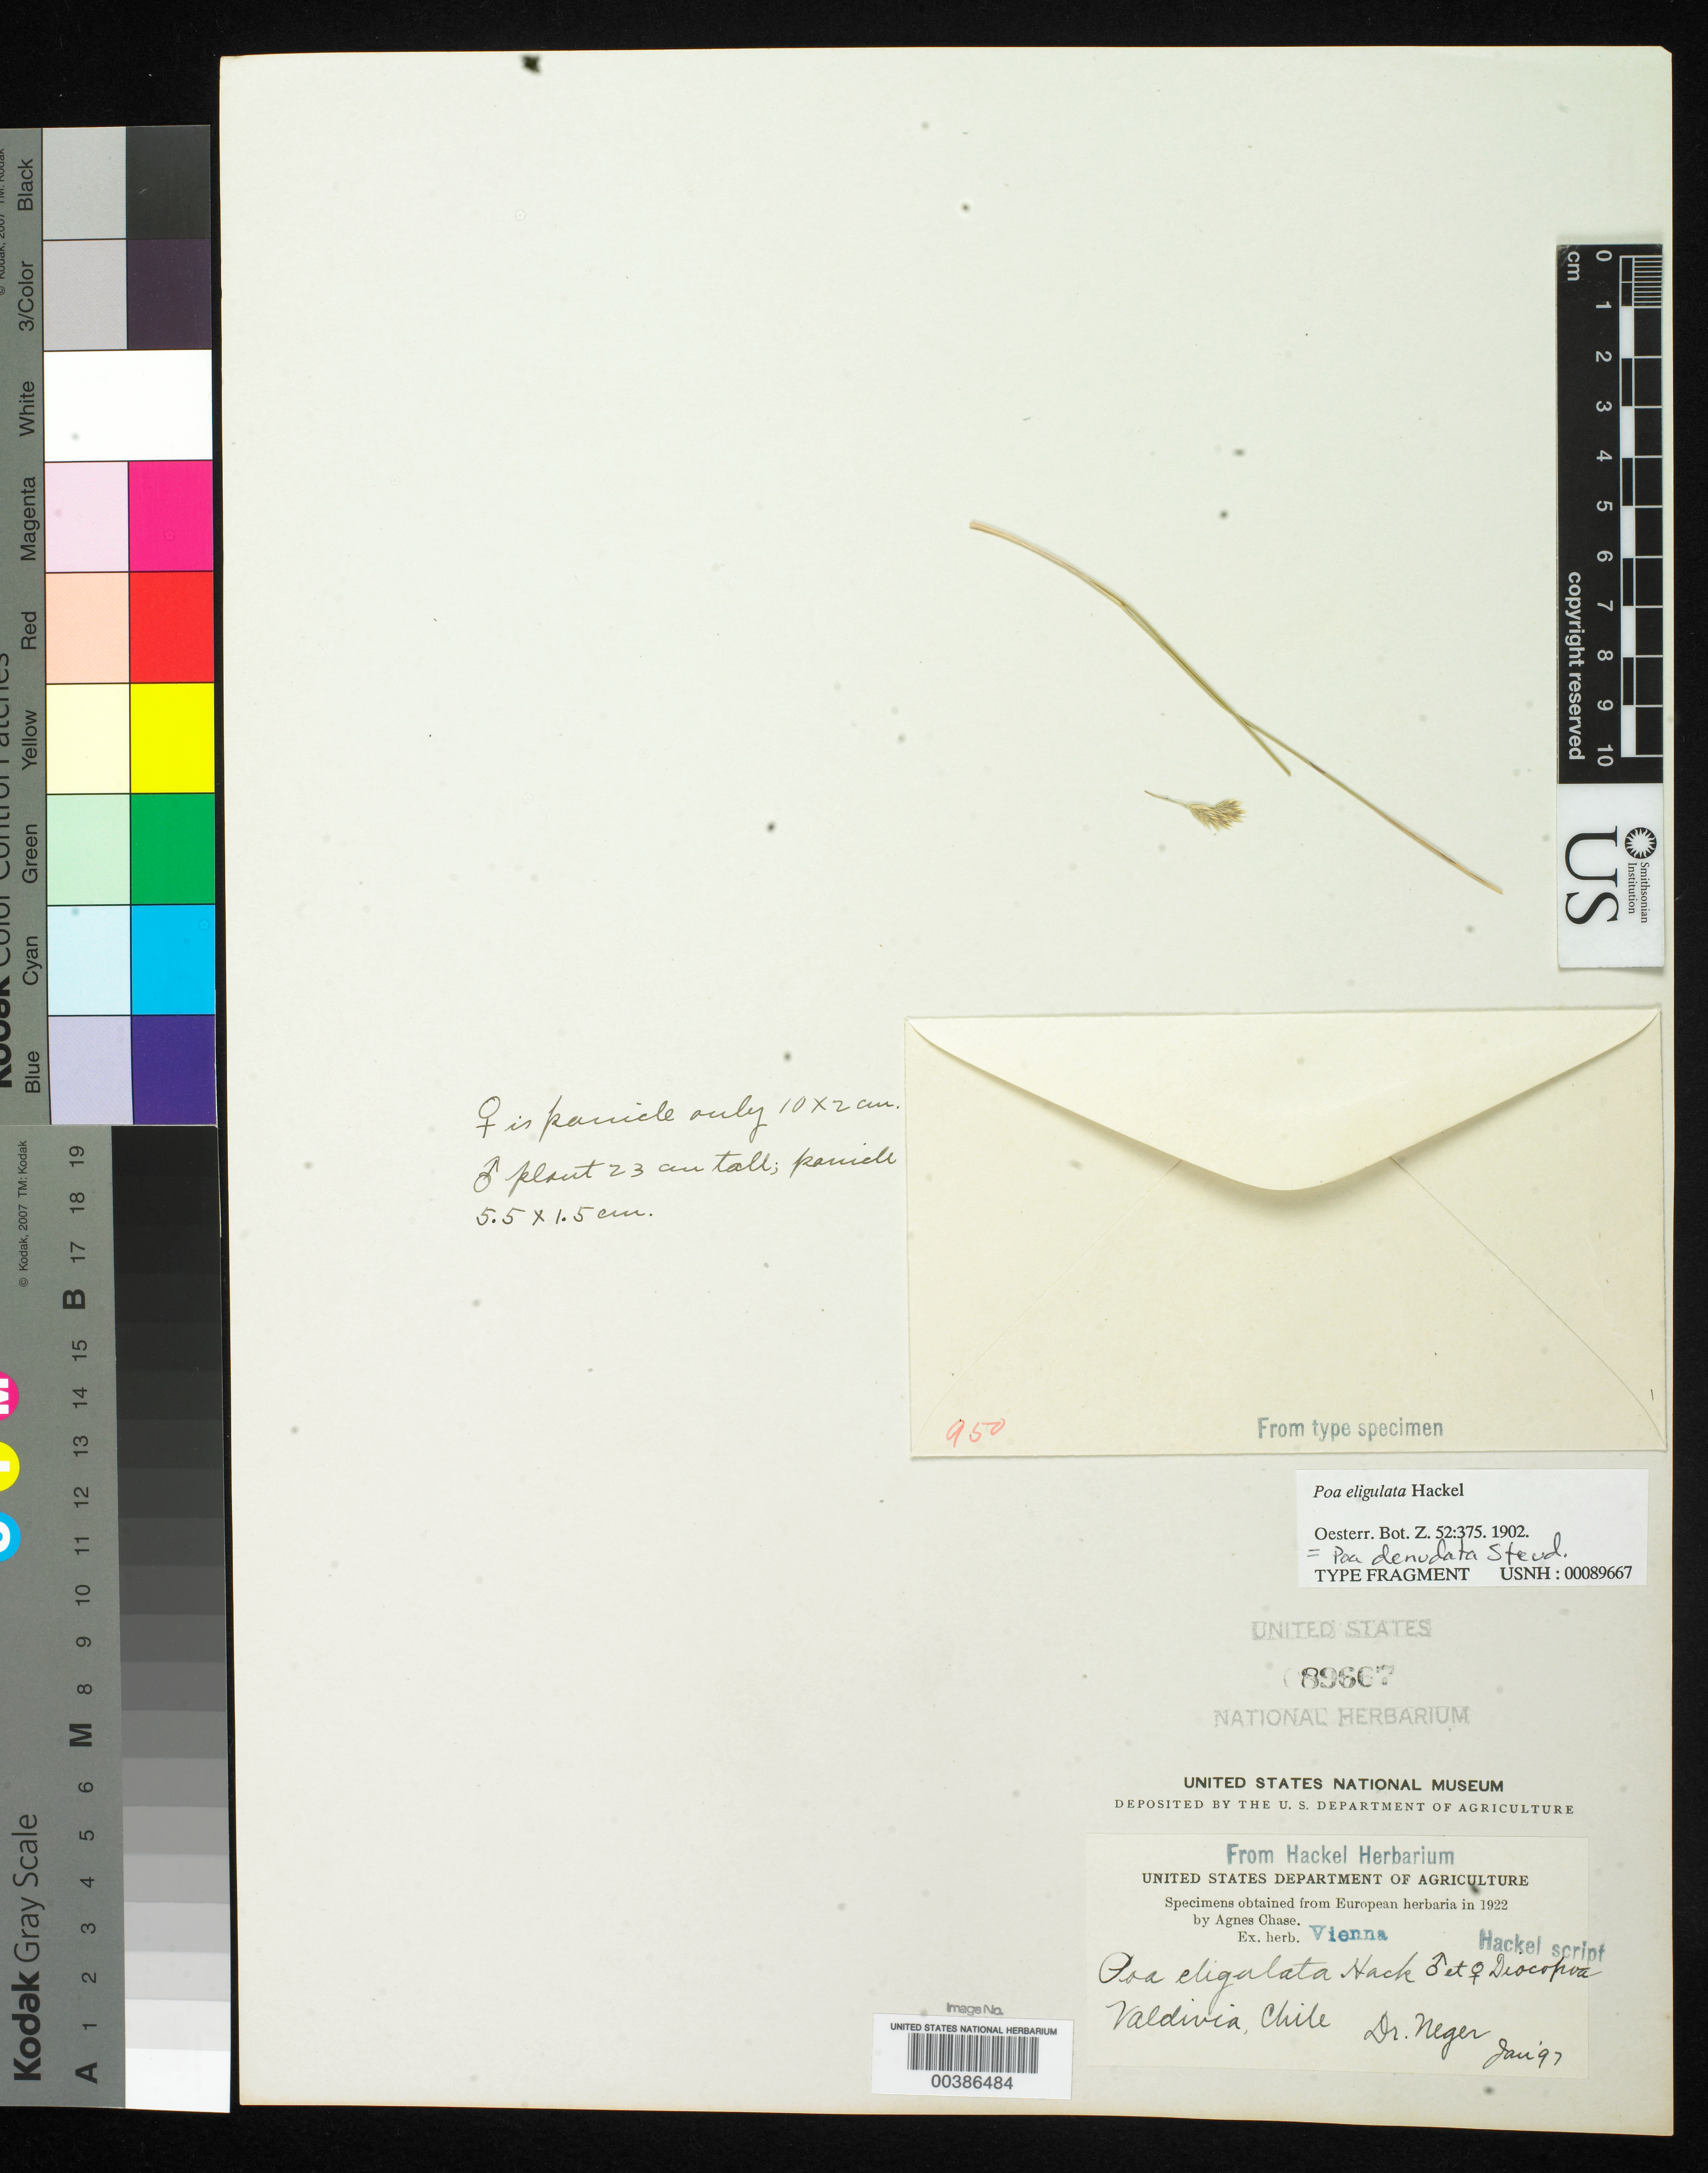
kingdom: Plantae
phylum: Tracheophyta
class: Liliopsida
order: Poales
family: Poaceae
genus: Poa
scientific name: Poa eligulata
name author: Hack.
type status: Type Fragment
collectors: F. Neger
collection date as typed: Jan 1897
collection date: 1897-01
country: Chile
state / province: Los Ríos (XIV)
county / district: Valdivia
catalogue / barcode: US 89667